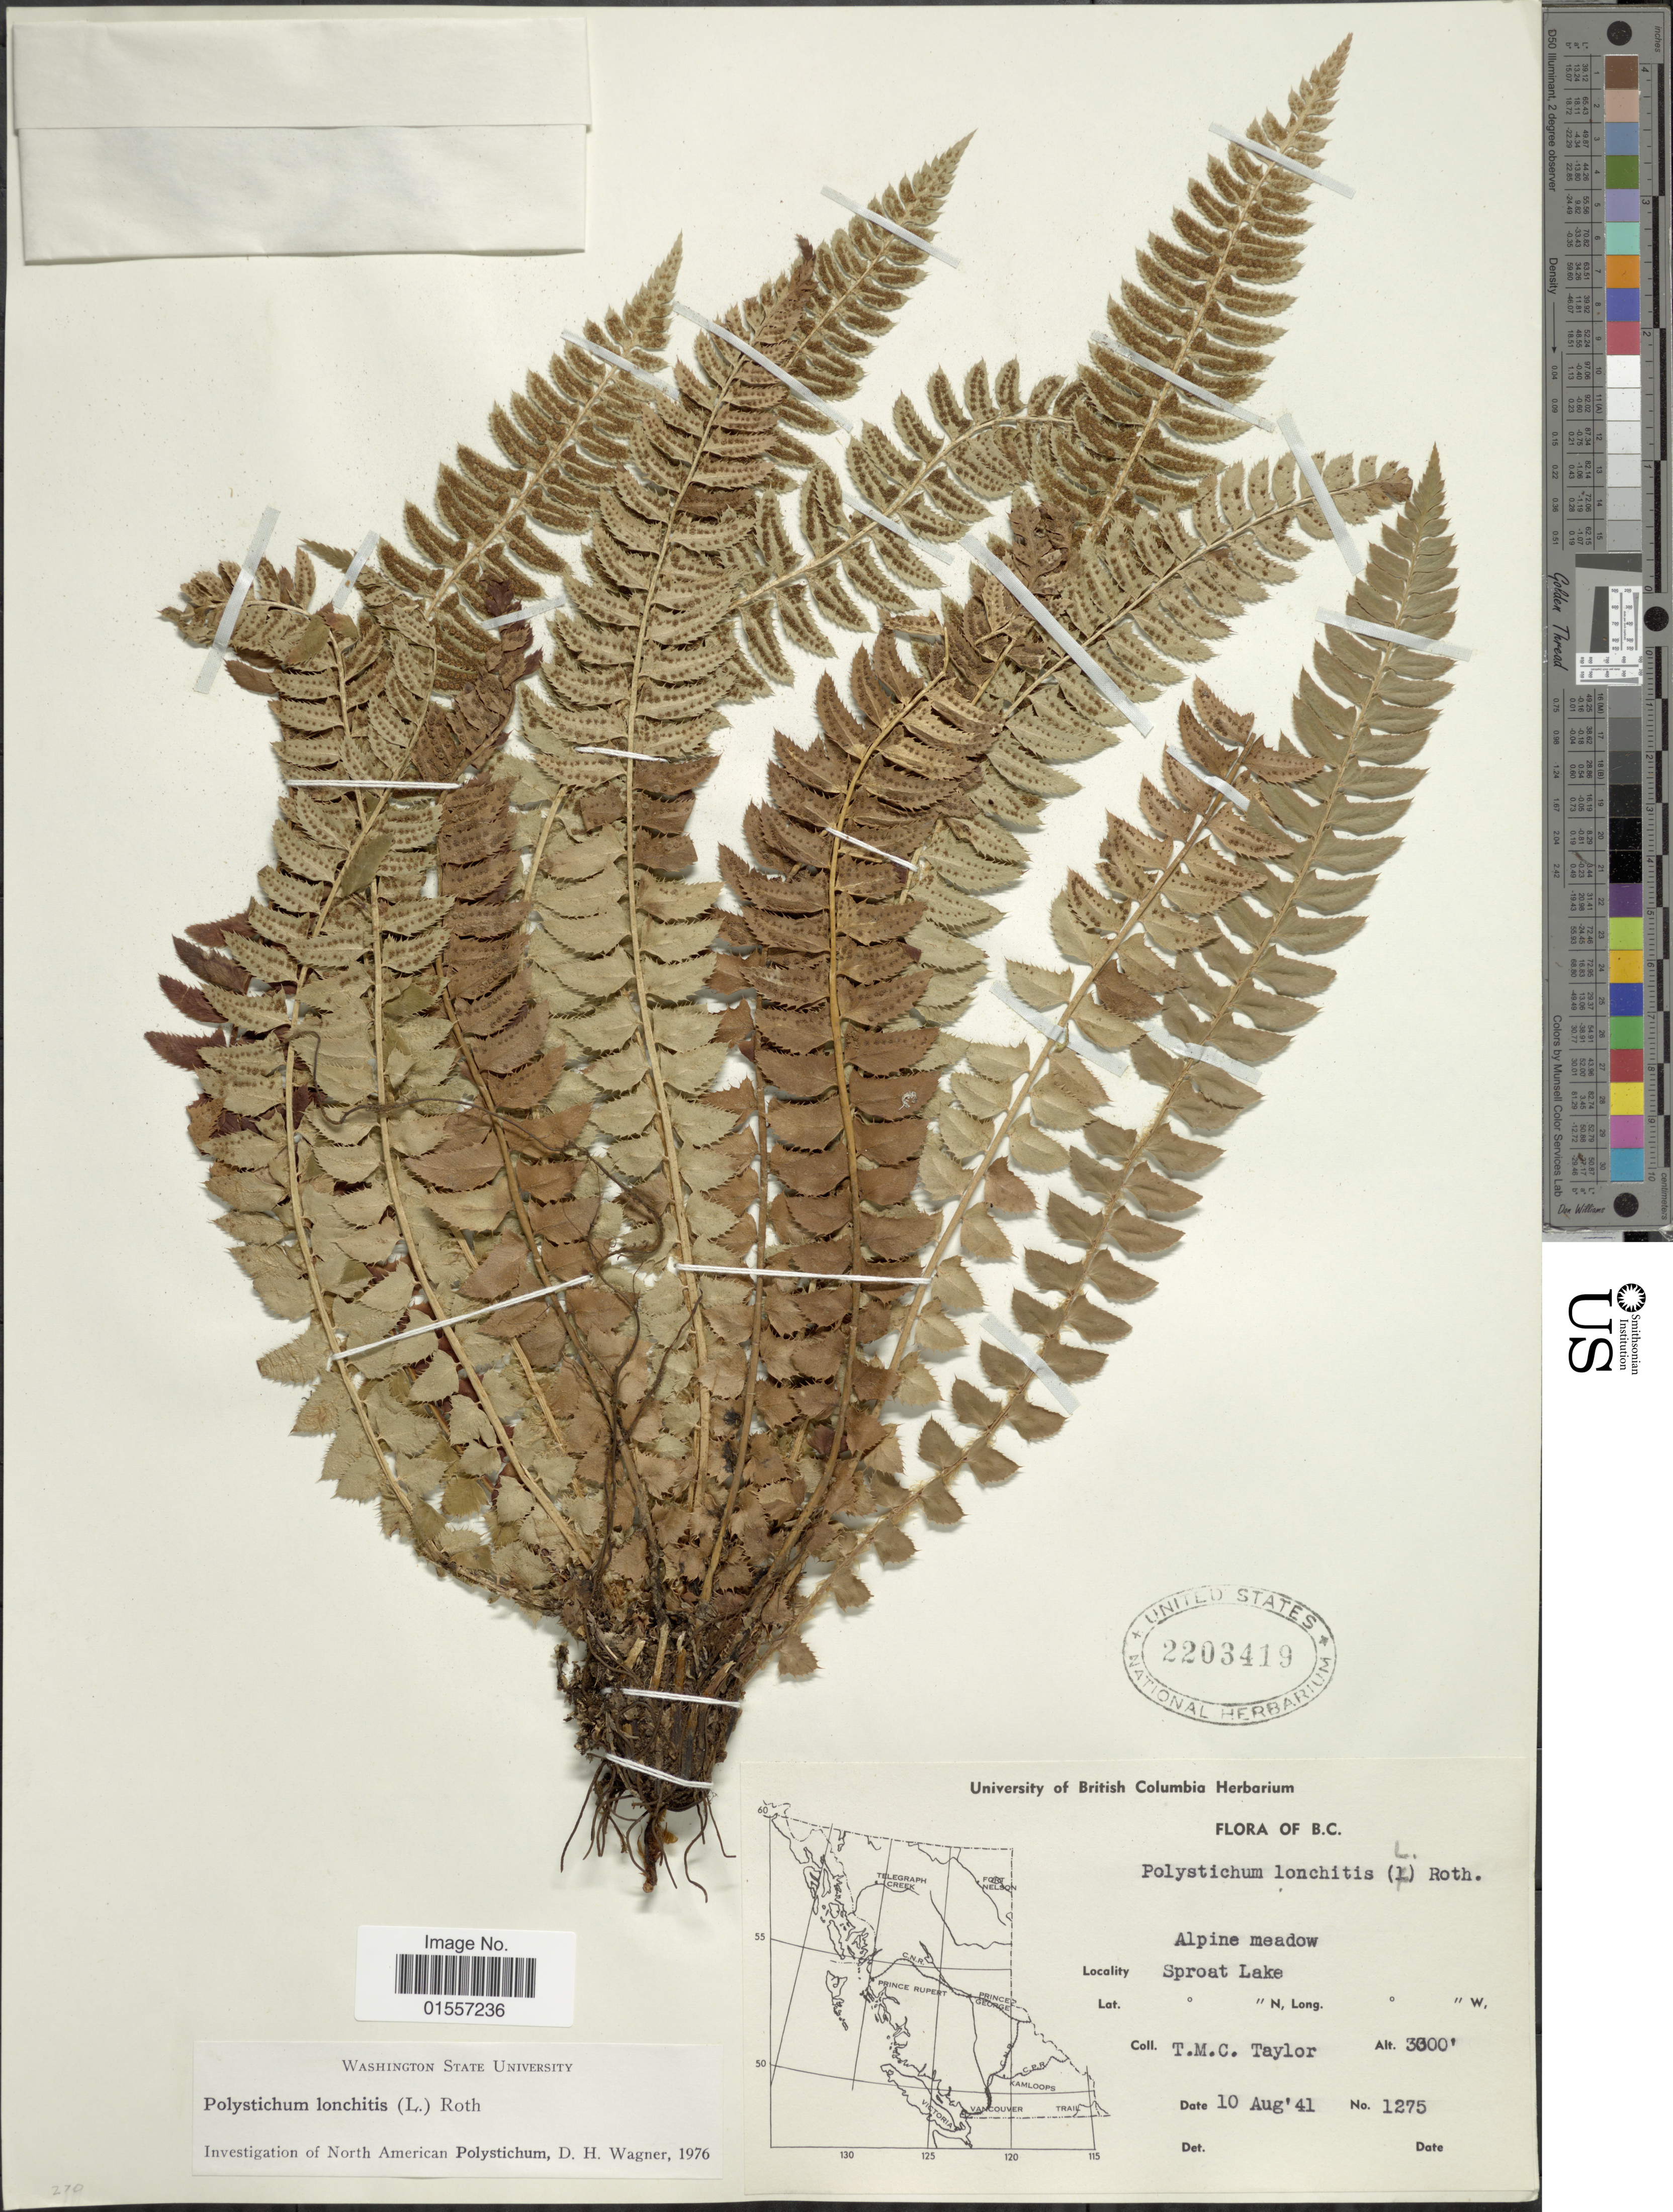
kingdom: Plantae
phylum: Tracheophyta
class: Polypodiopsida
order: Polypodiales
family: Dryopteridaceae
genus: Polystichum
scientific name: Polystichum lonchitis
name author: (Roth) L.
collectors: T. M. C. Taylor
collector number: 1275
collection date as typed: Transcribed d/m/y: 10/8/41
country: Canada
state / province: British Columbia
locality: Alpine meadow, sproat Lake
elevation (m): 1006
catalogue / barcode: US 2203419